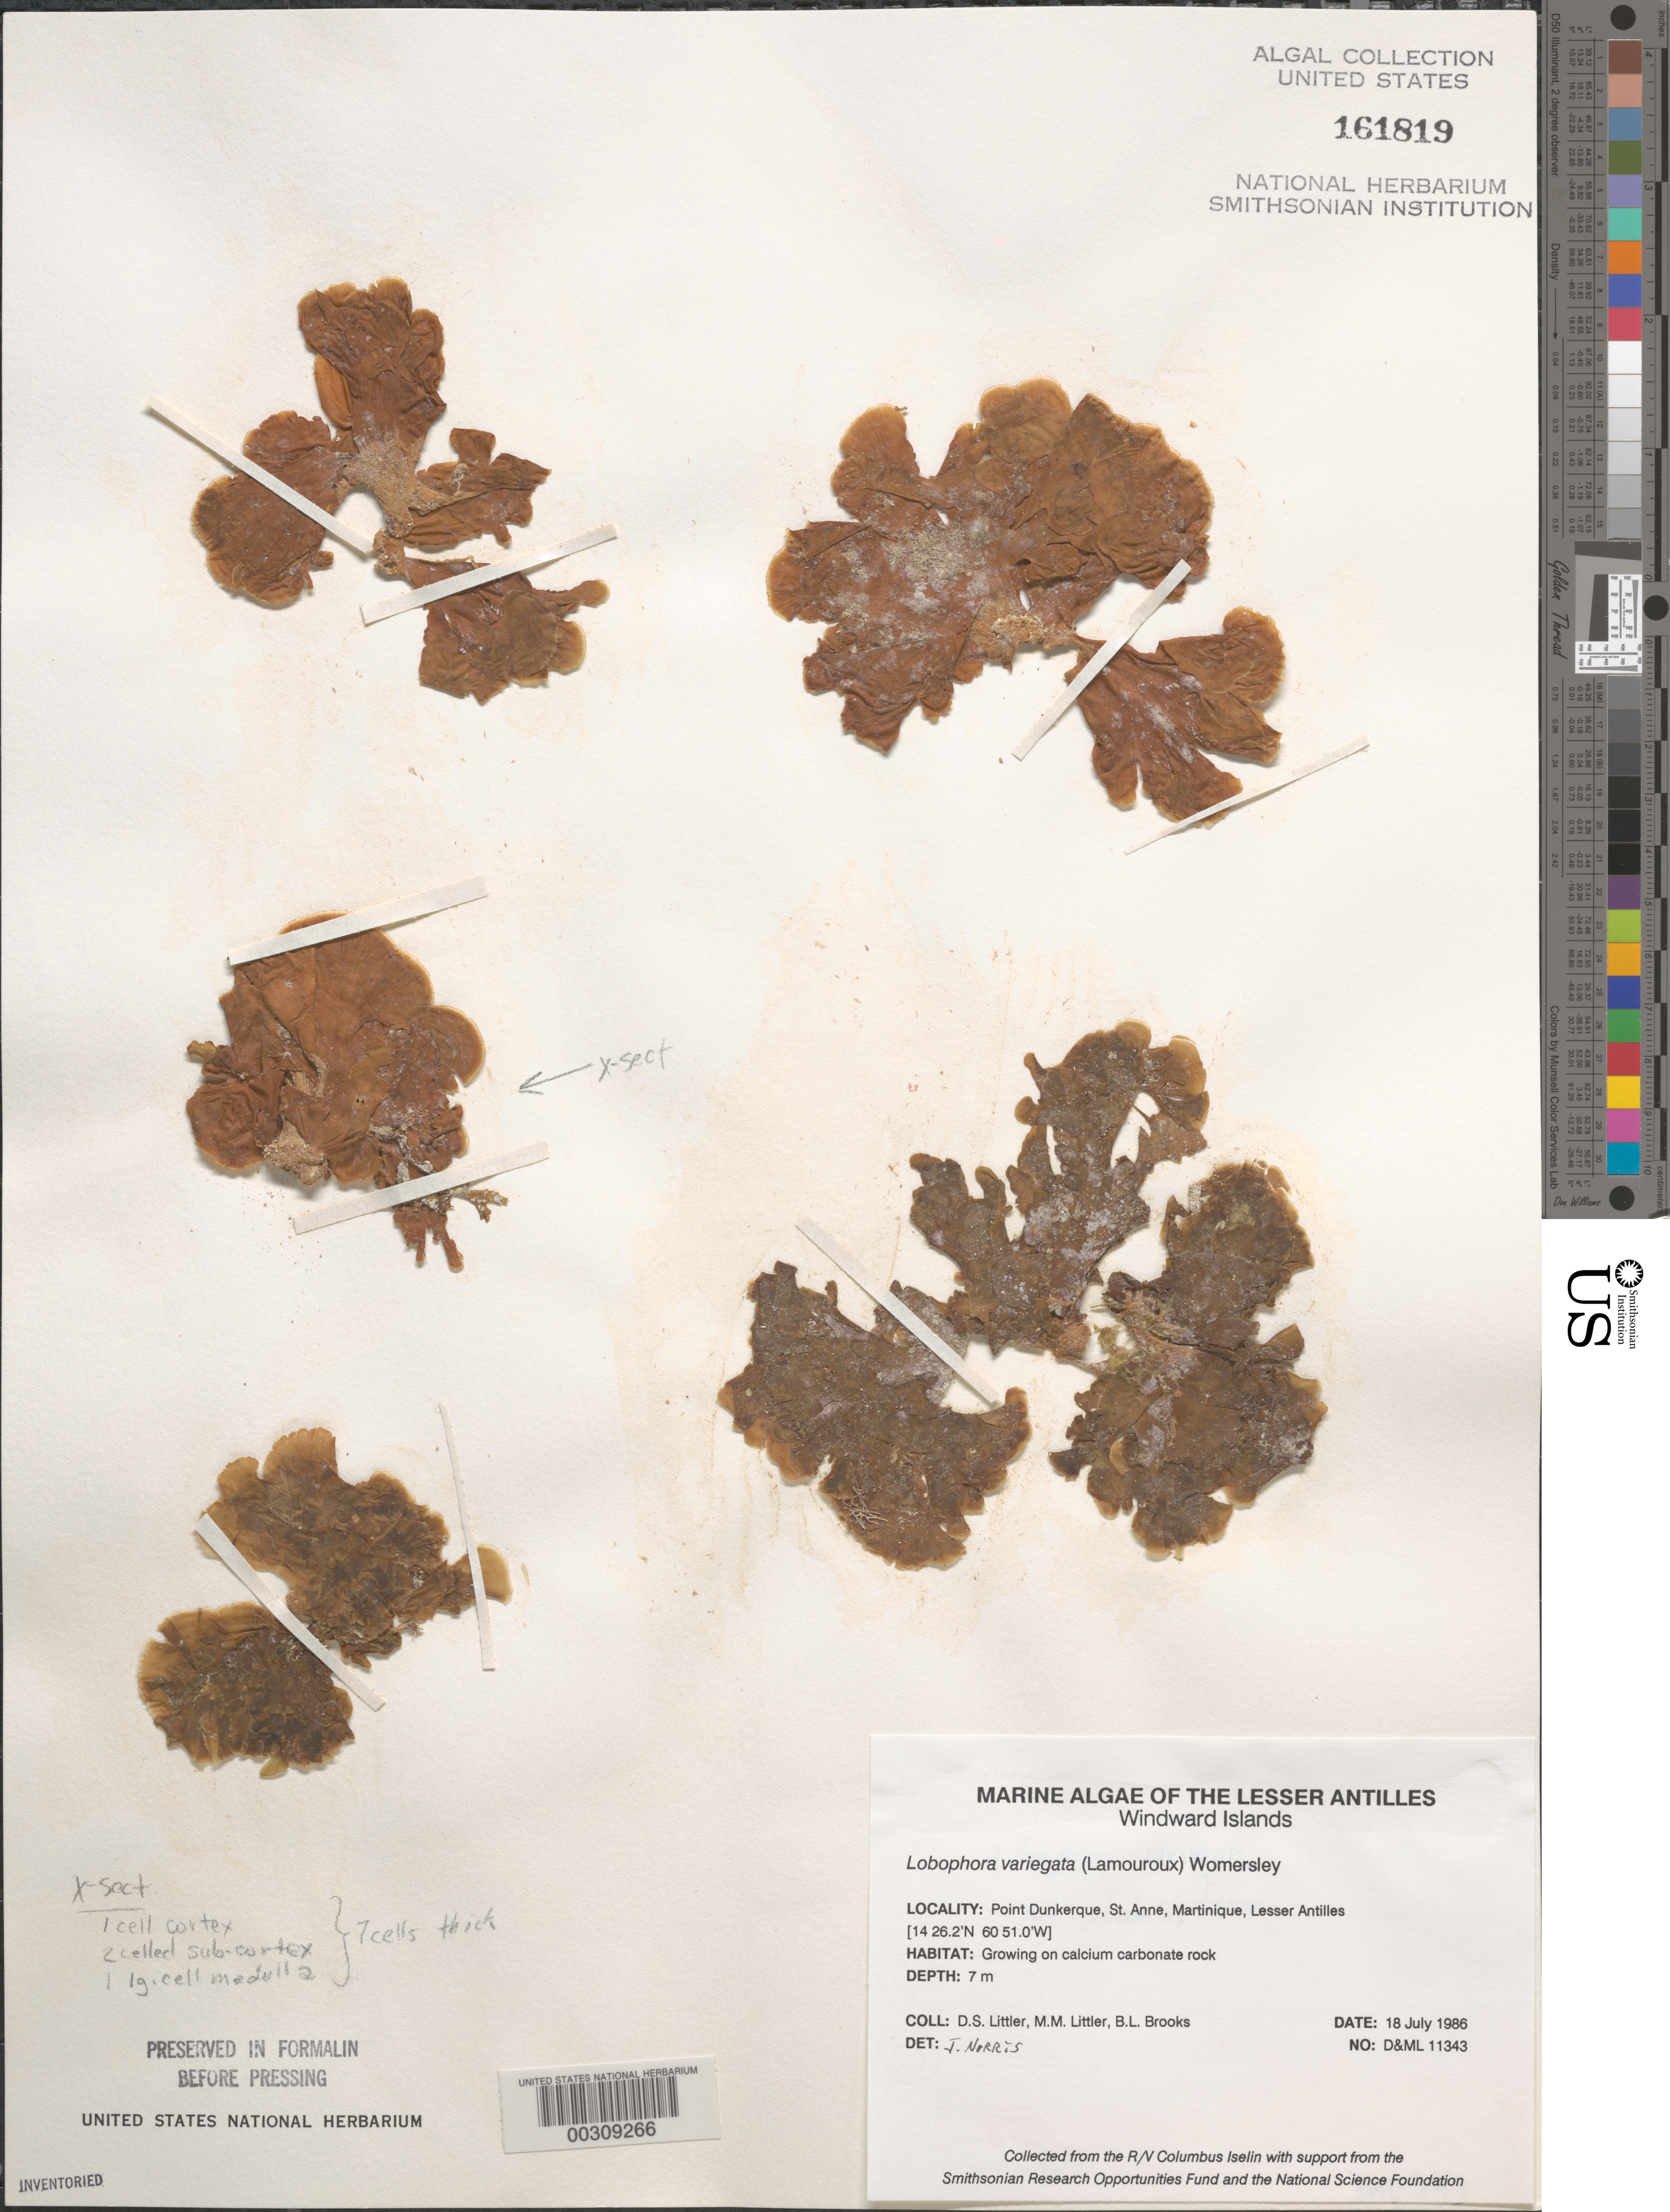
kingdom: Chromista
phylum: Ochrophyta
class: Phaeophyceae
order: Dictyotales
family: Dictyotaceae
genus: Lobophora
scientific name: Lobophora variegata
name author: (J.V.Lamouroux) Womersley & E.C. Oliveira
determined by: Norris, James N.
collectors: D. S. Littler, M. M. Littler & B. Brooks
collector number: D&ML 11343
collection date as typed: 18 Jul 1986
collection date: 1986-07-18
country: Martinique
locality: Pointe Dunkerque, St. Anne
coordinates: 14 26.2' N, 60 51.0' W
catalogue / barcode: US 161819